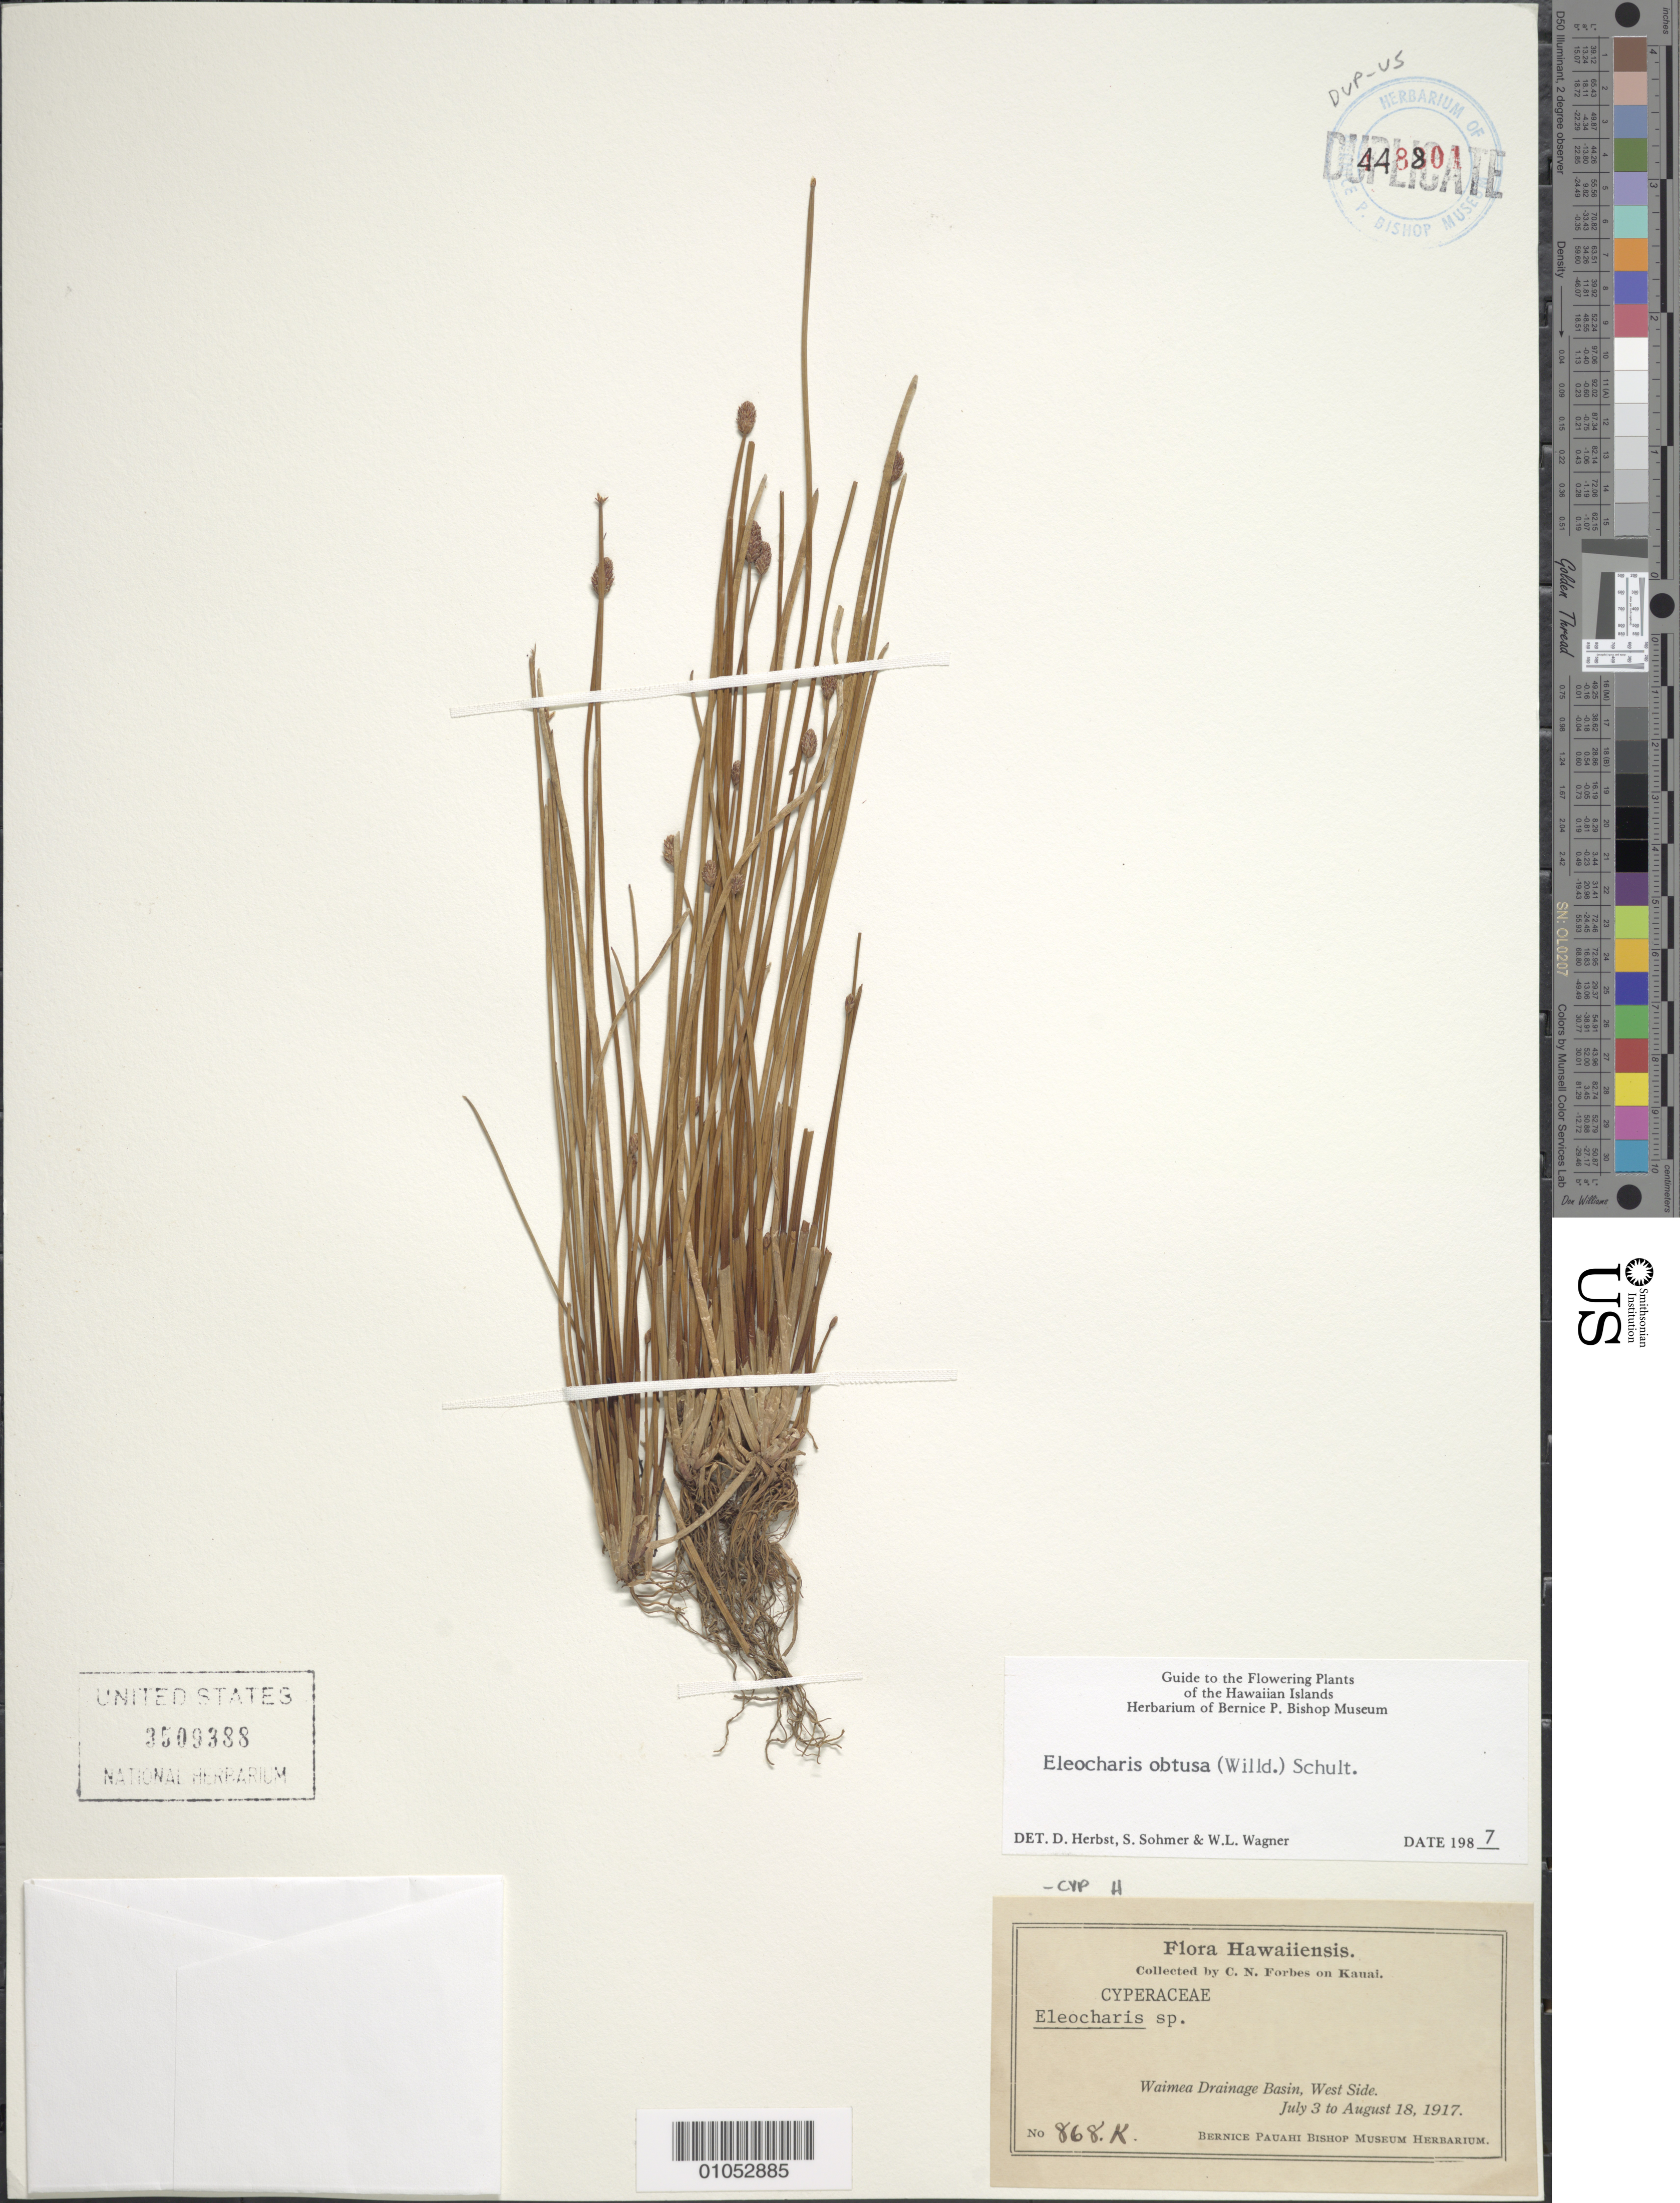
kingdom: Plantae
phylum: Tracheophyta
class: Liliopsida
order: Poales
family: Cyperaceae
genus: Eleocharis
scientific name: Eleocharis obtusa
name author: (Willd.) Schult.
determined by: Herbst, D. R.; Sohmer, S. H.; Wagner, W. L.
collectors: C. N. Forbes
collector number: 868.K.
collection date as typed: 3 Jul 1917 to 18 Aug 1917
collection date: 1917-07-03/1917-08-18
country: United States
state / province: Hawaii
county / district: Kauai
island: Kaua'i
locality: Waimea Drainage Basin, West Side.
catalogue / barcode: US 3509388